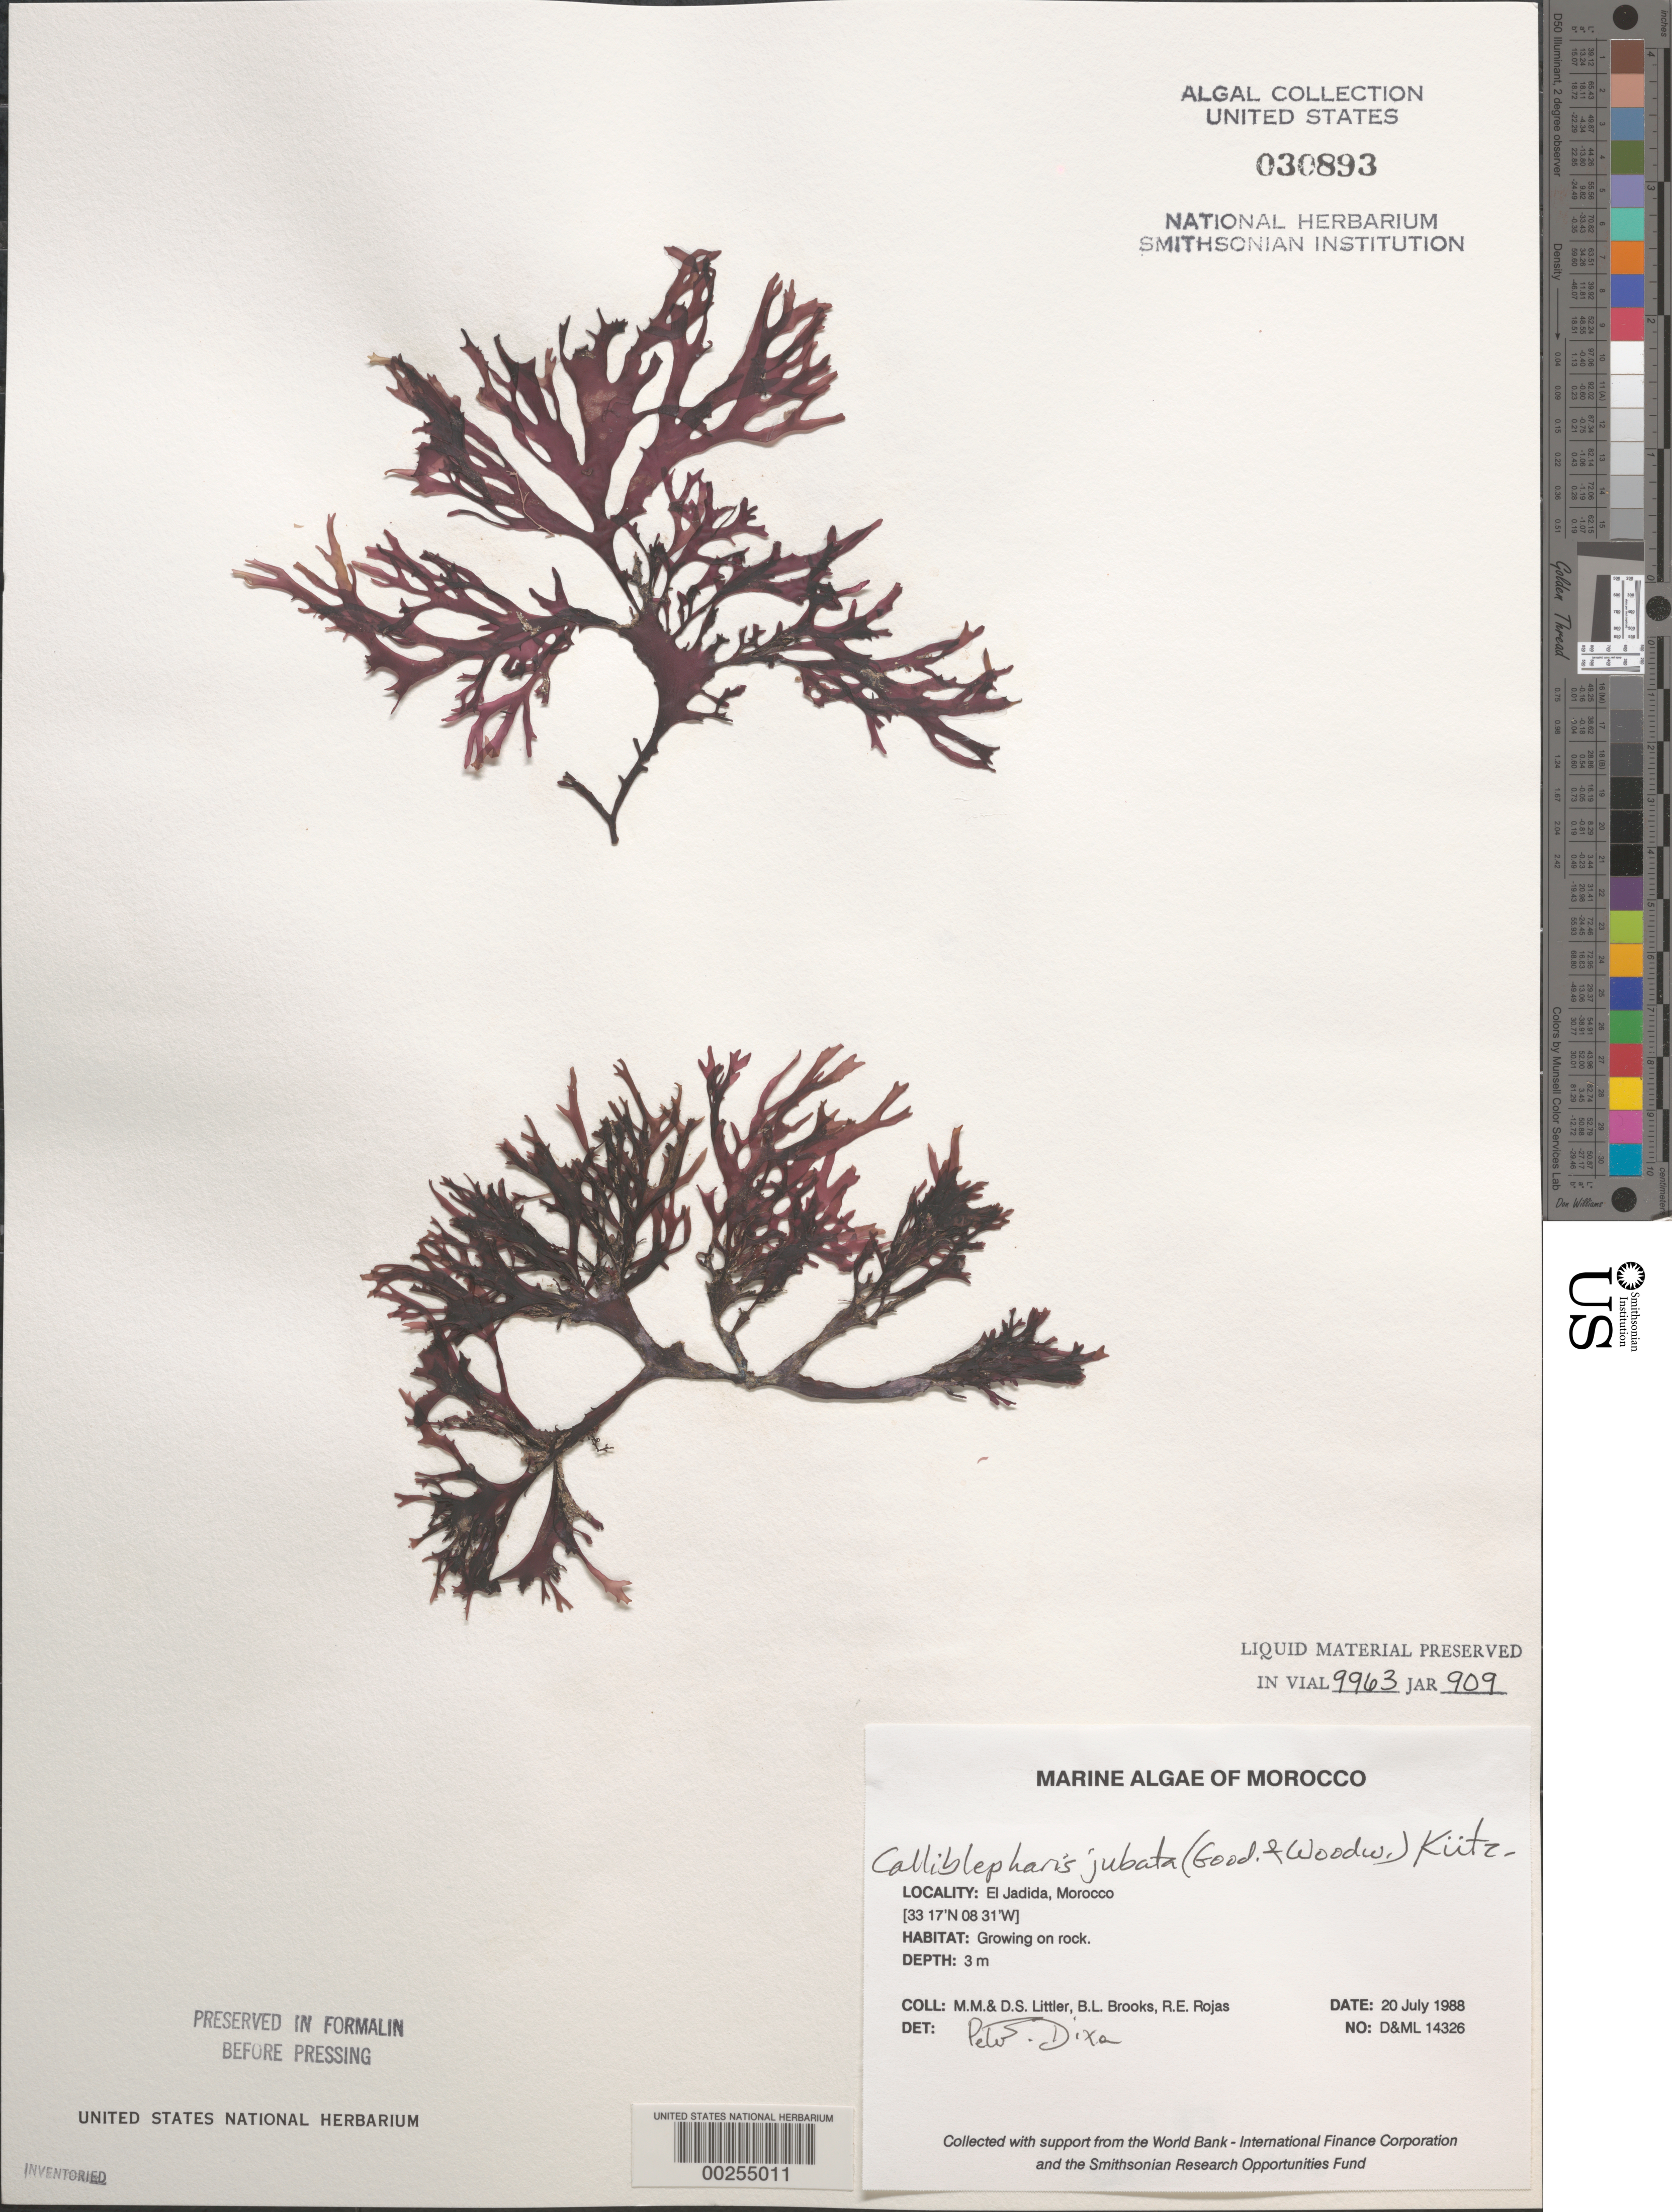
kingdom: Plantae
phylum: Rhodophyta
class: Florideophyceae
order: Gigartinales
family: Cystocloniaceae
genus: Calliblepharis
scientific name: Calliblepharis jubata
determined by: Dixon, P. S.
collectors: M. M. Littler, D. S. Littler, B. Brooks & R. Rojas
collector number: D&ML 14326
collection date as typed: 20 Jul 1988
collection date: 1988-07-20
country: Morocco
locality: El Jadida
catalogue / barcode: US 30893